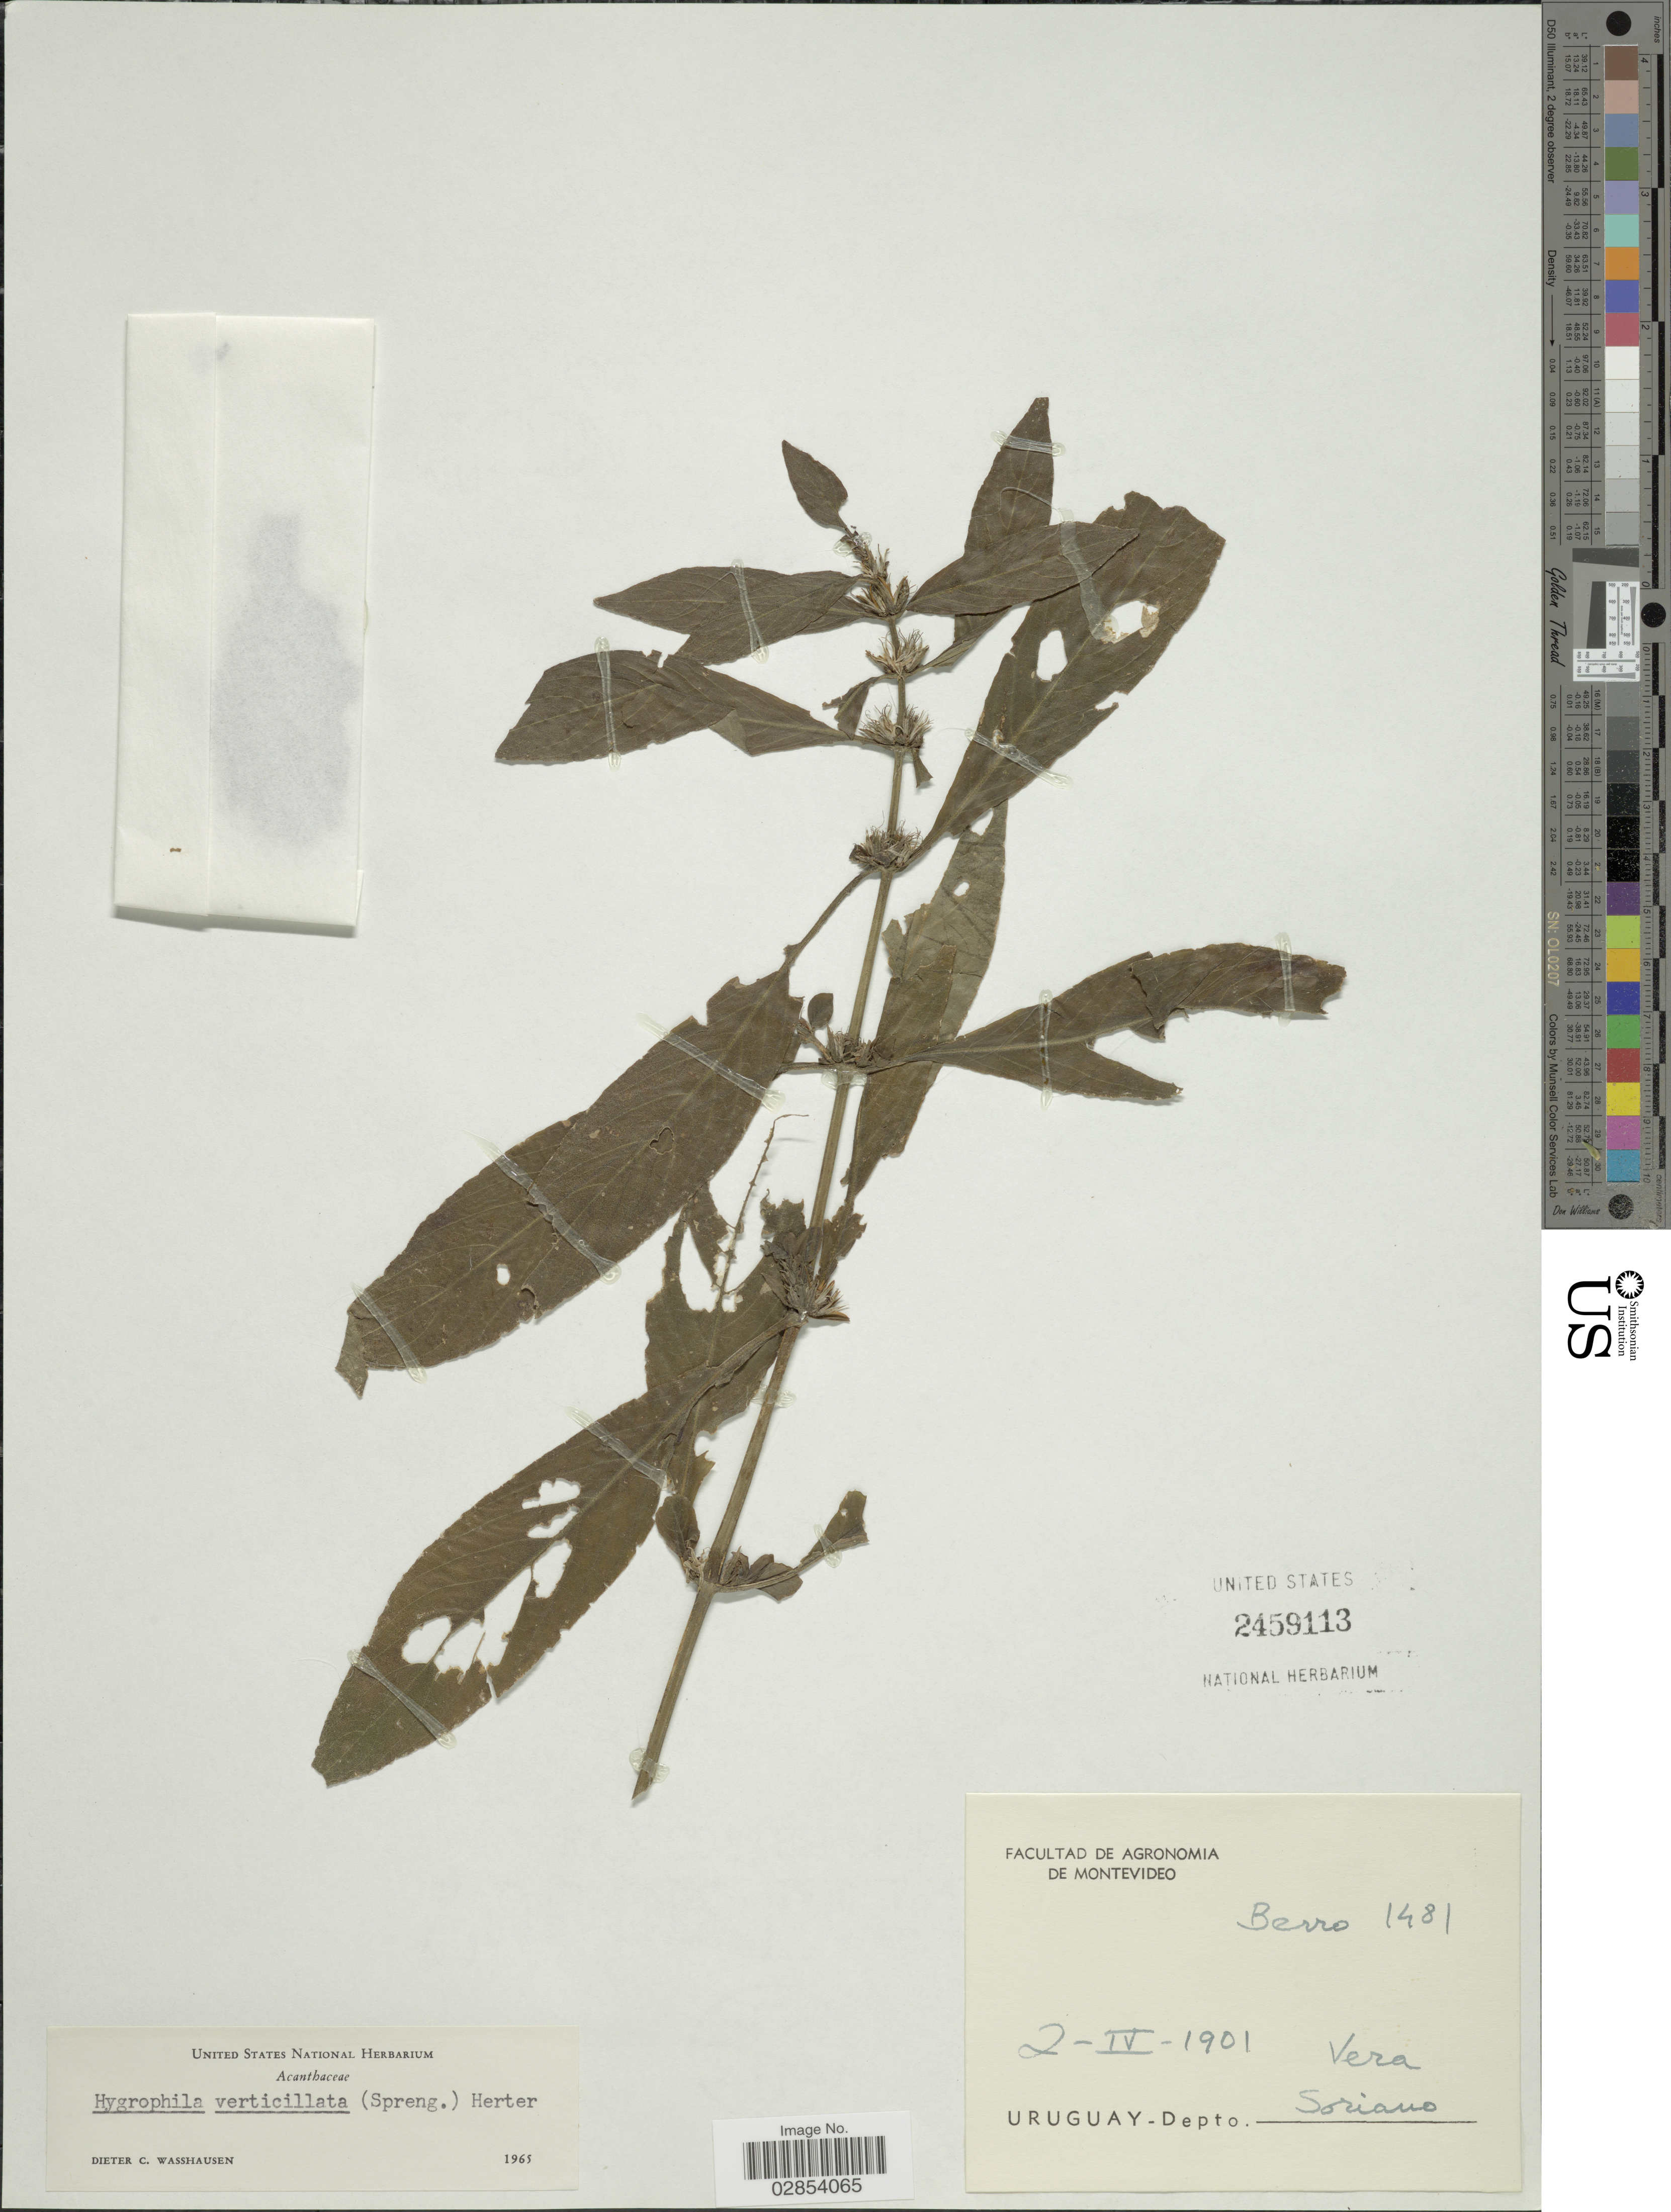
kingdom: Plantae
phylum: Tracheophyta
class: Magnoliopsida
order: Lamiales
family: Acanthaceae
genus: Hygrophila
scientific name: Hygrophila costata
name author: Nees & T. Nees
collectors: Berro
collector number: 1481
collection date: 1901-04-02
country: Uruguay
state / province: Soriano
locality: Vera, Depto. Soriano.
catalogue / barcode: US 2459113